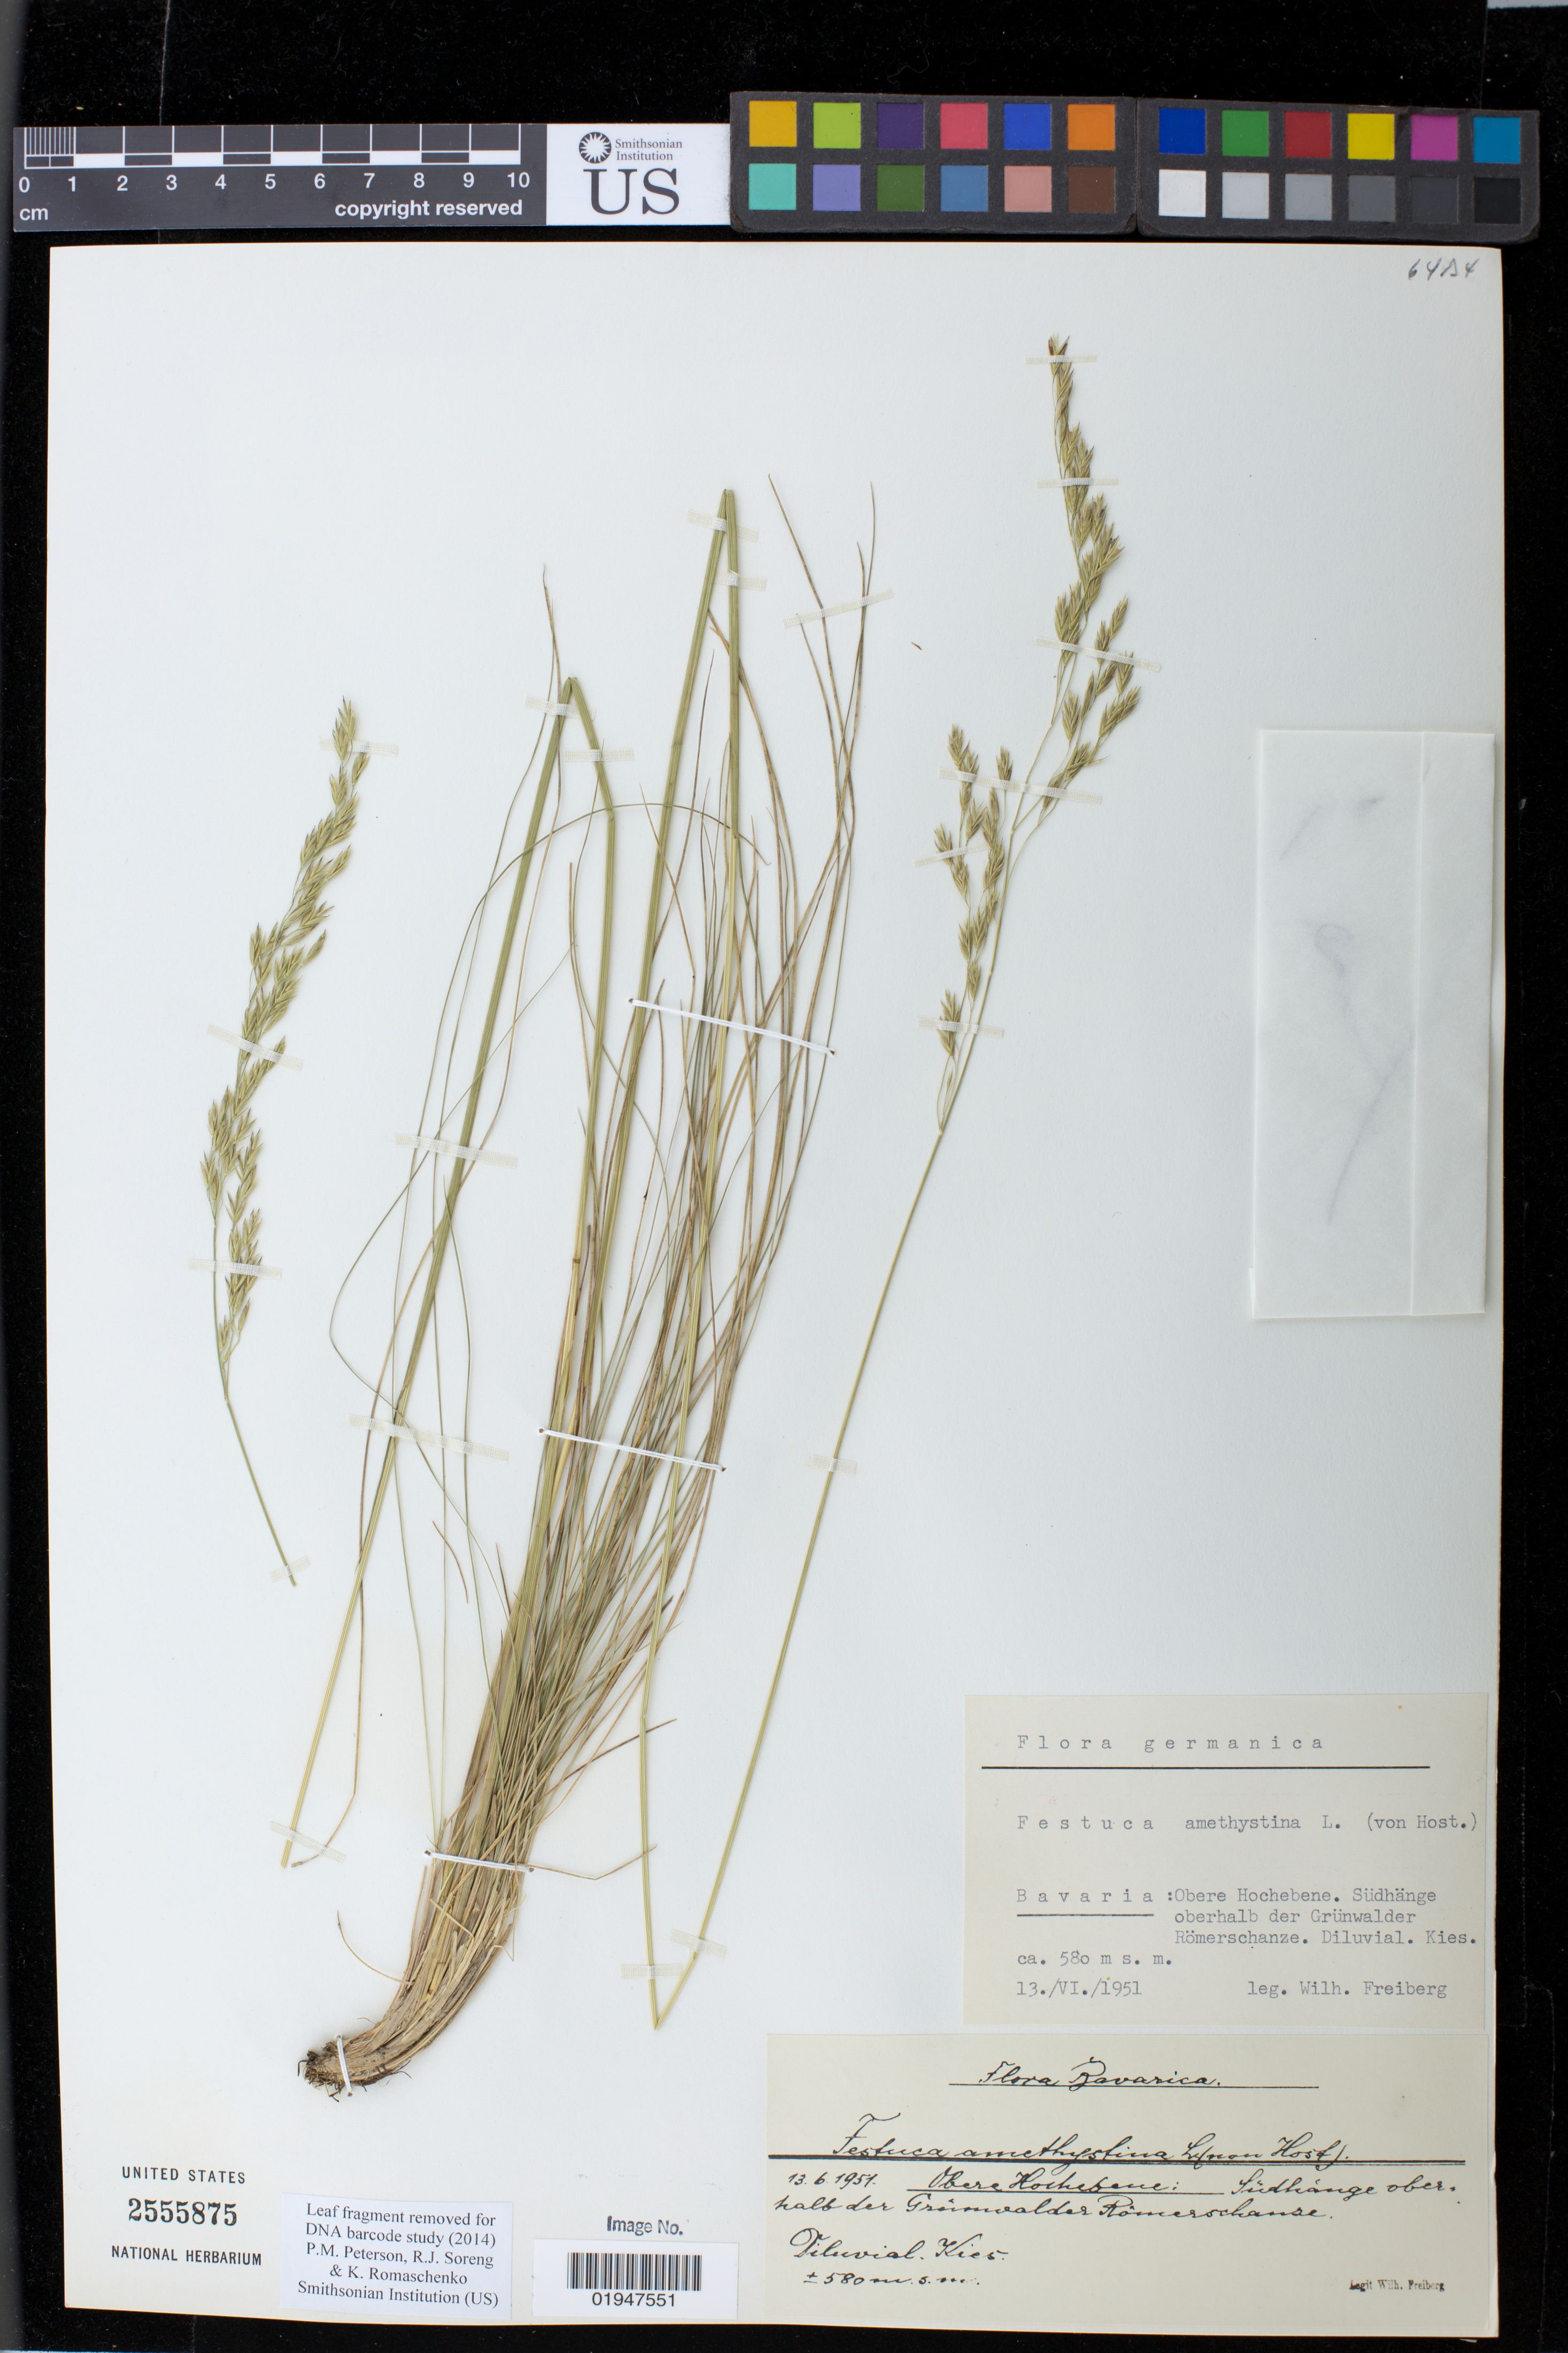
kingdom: Plantae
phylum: Tracheophyta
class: Liliopsida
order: Poales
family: Poaceae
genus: Festuca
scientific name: Festuca amethystina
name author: L.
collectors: W. Freiberg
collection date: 1951-06-13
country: Germany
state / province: Bayern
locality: Bavaria: Obere Hochebene. Südhänge oberhalb der Grünwalder Römerschanze [[south slopes above the Grünwalder Roman hill]]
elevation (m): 580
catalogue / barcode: US 2555875